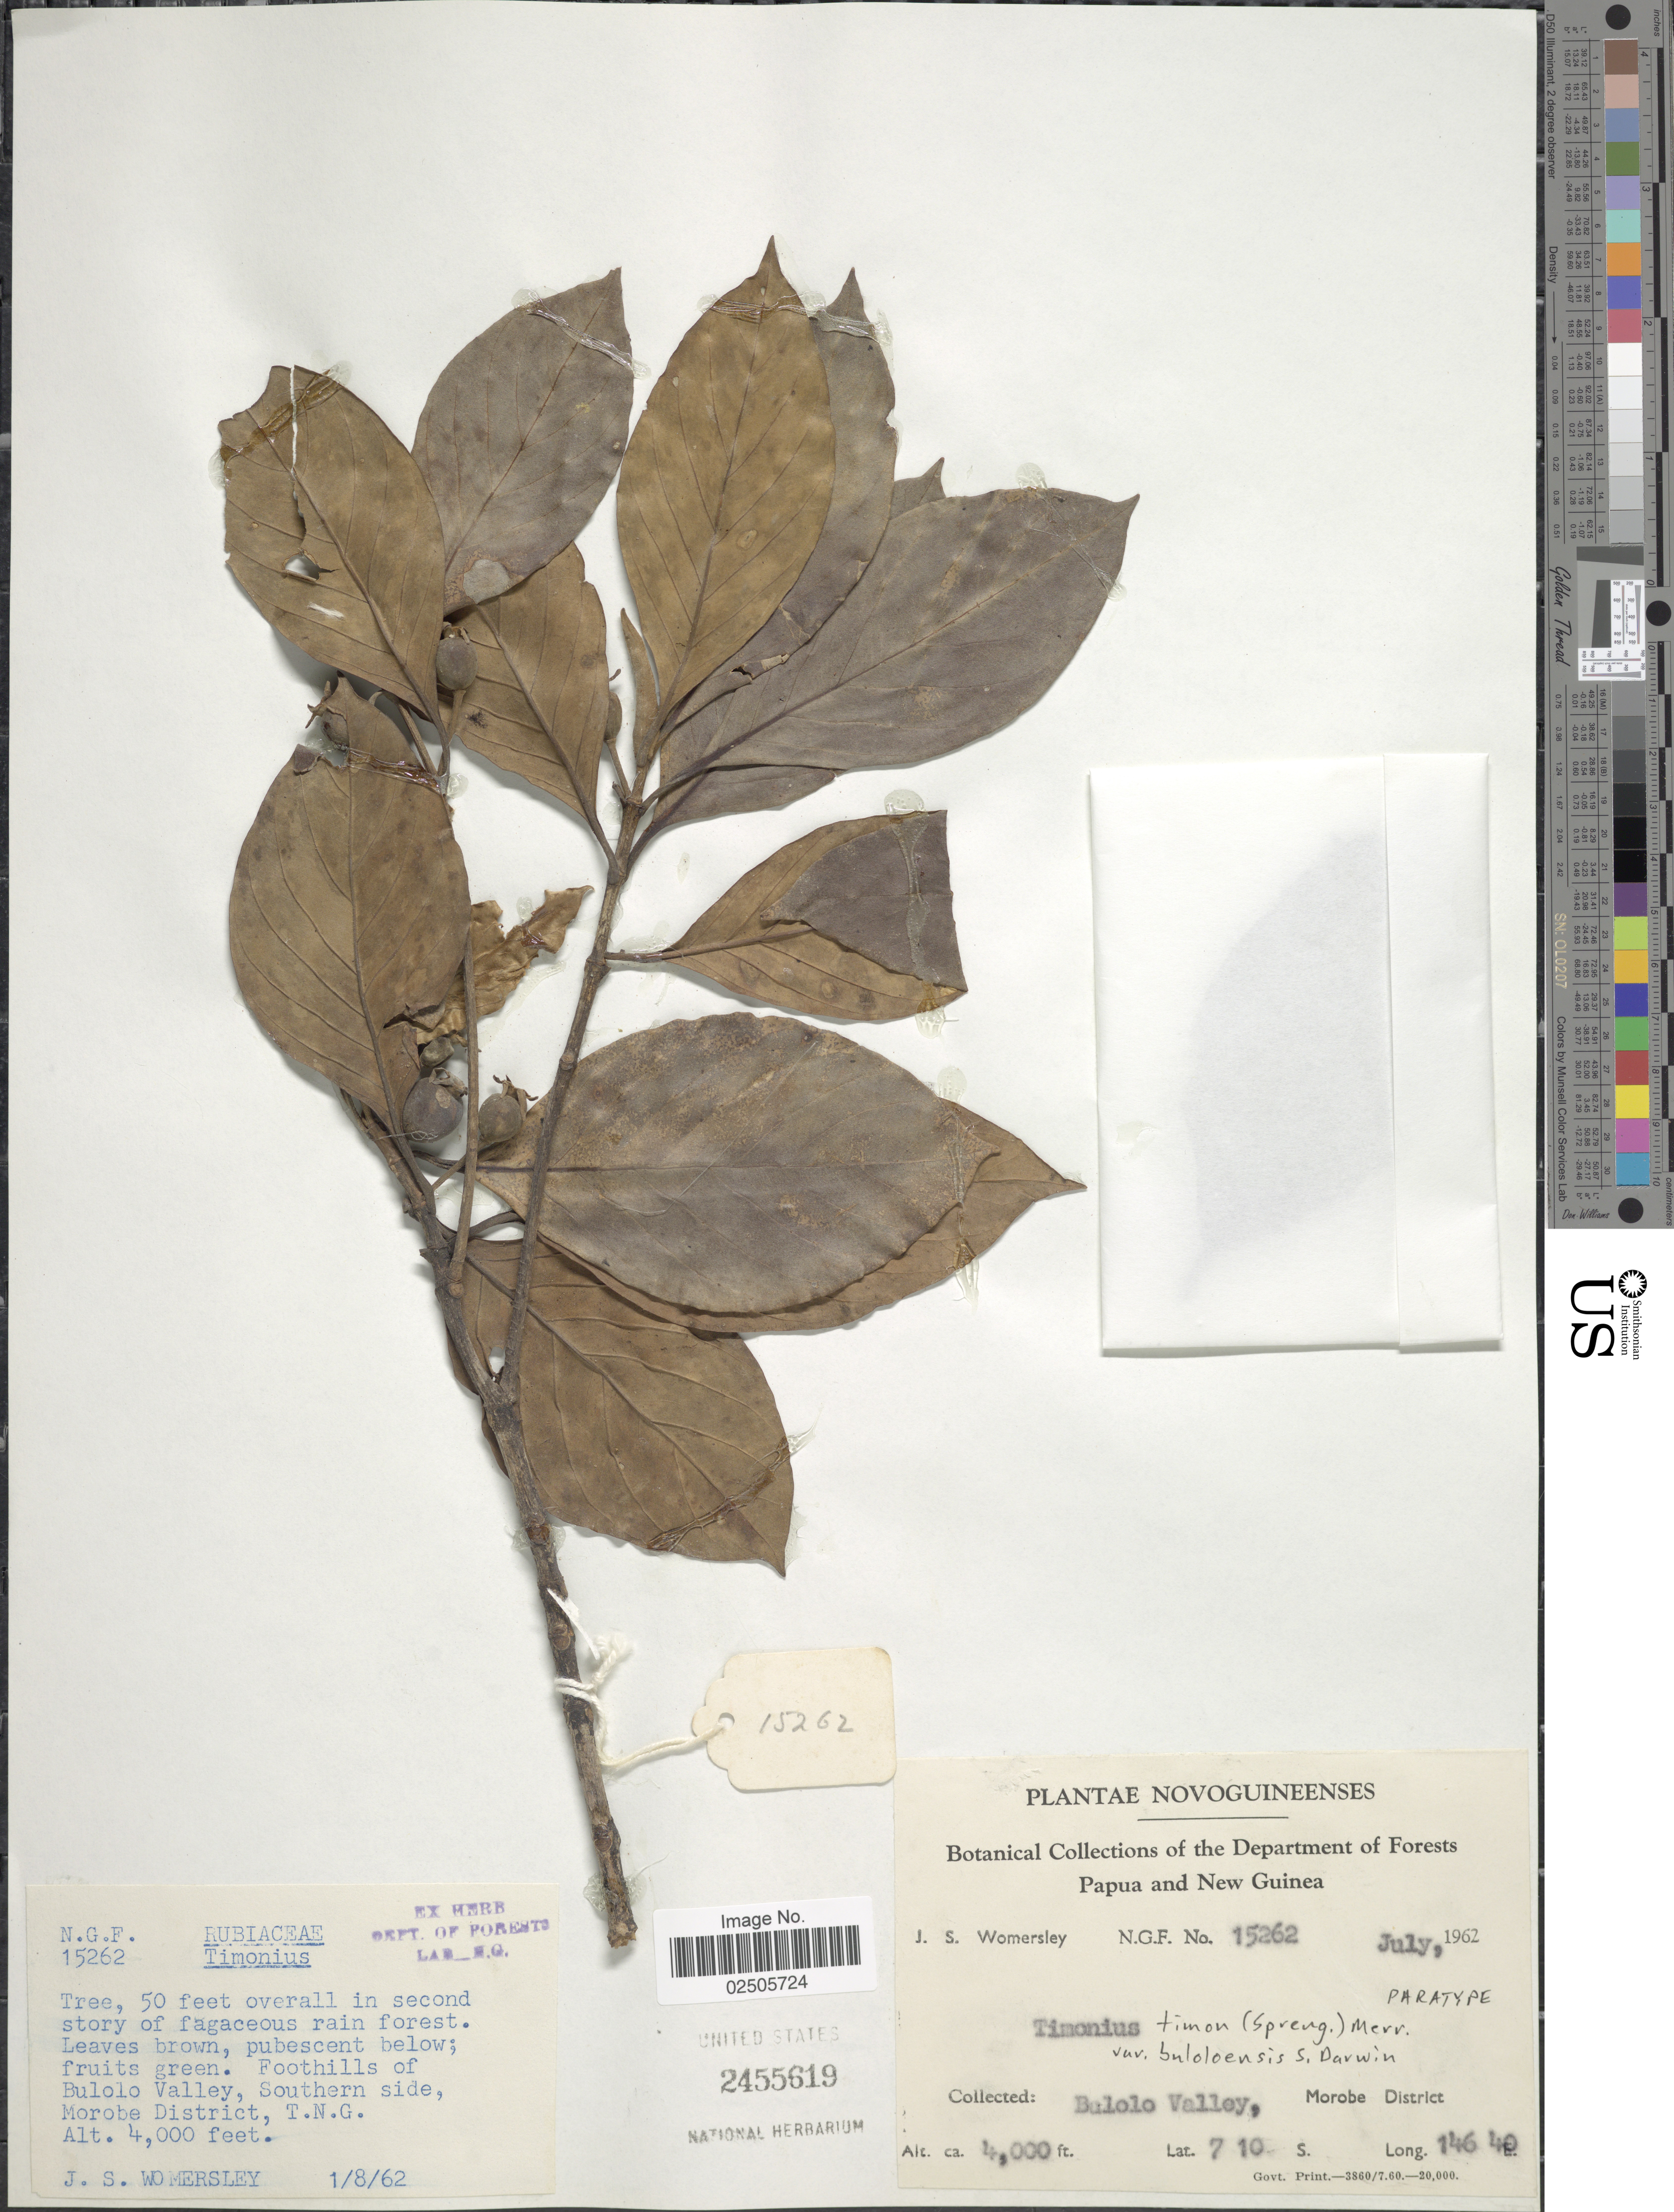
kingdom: Plantae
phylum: Tracheophyta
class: Magnoliopsida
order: Gentianales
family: Rubiaceae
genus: Timonius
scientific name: Timonius timon var. buloloensis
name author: S.P. Darwin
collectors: J. S. Womersley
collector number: N.G.F. 15262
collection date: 1962-07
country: Papua New Guinea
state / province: Morobe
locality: Papua and New Guinea, Bulolo Valley, Foothills of Bulolo Valley, Southern side, Morobe District, T.N.G.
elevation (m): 1219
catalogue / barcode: US 245619